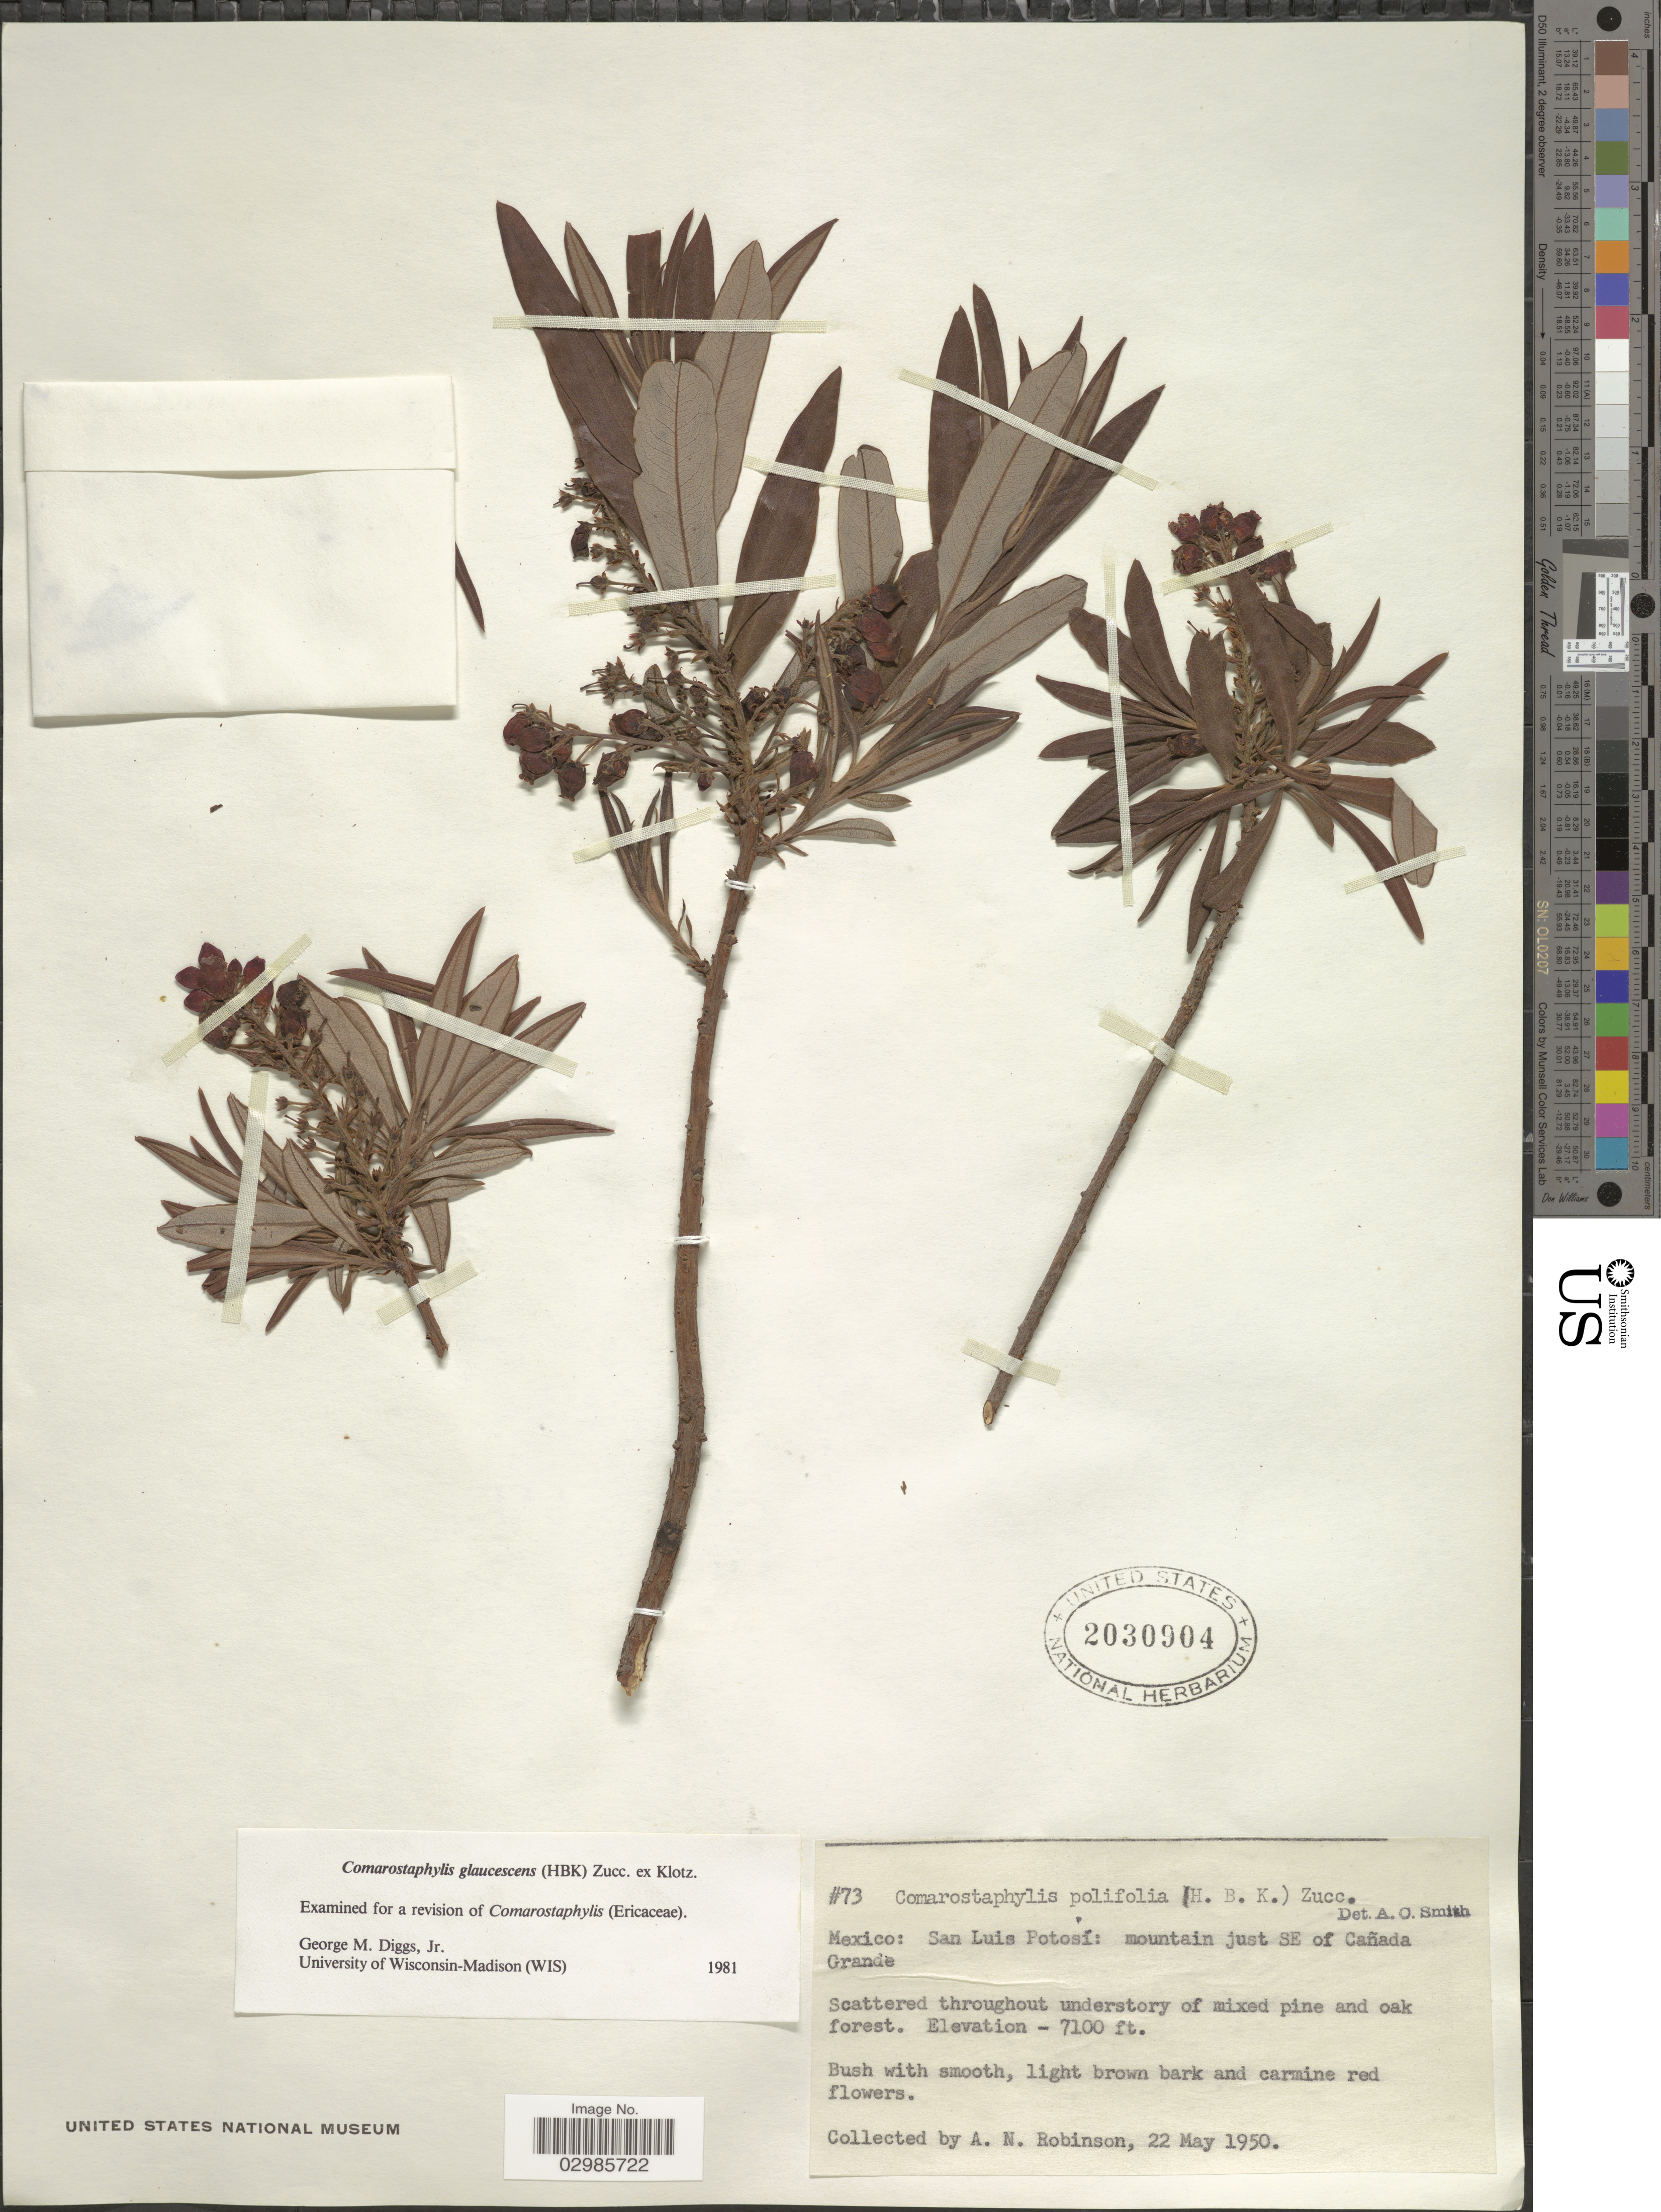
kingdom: Plantae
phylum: Tracheophyta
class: Magnoliopsida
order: Ericales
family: Ericaceae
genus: Comarostaphylis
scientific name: Comarostaphylis glaucescens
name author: (Kunth) Zucc. ex Klotzsch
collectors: A. N. Robinson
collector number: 73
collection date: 1950-05-22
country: Mexico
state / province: San Luis Potosí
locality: Mountain just SE of Cañada Grande.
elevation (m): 2164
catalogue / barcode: US 2030904